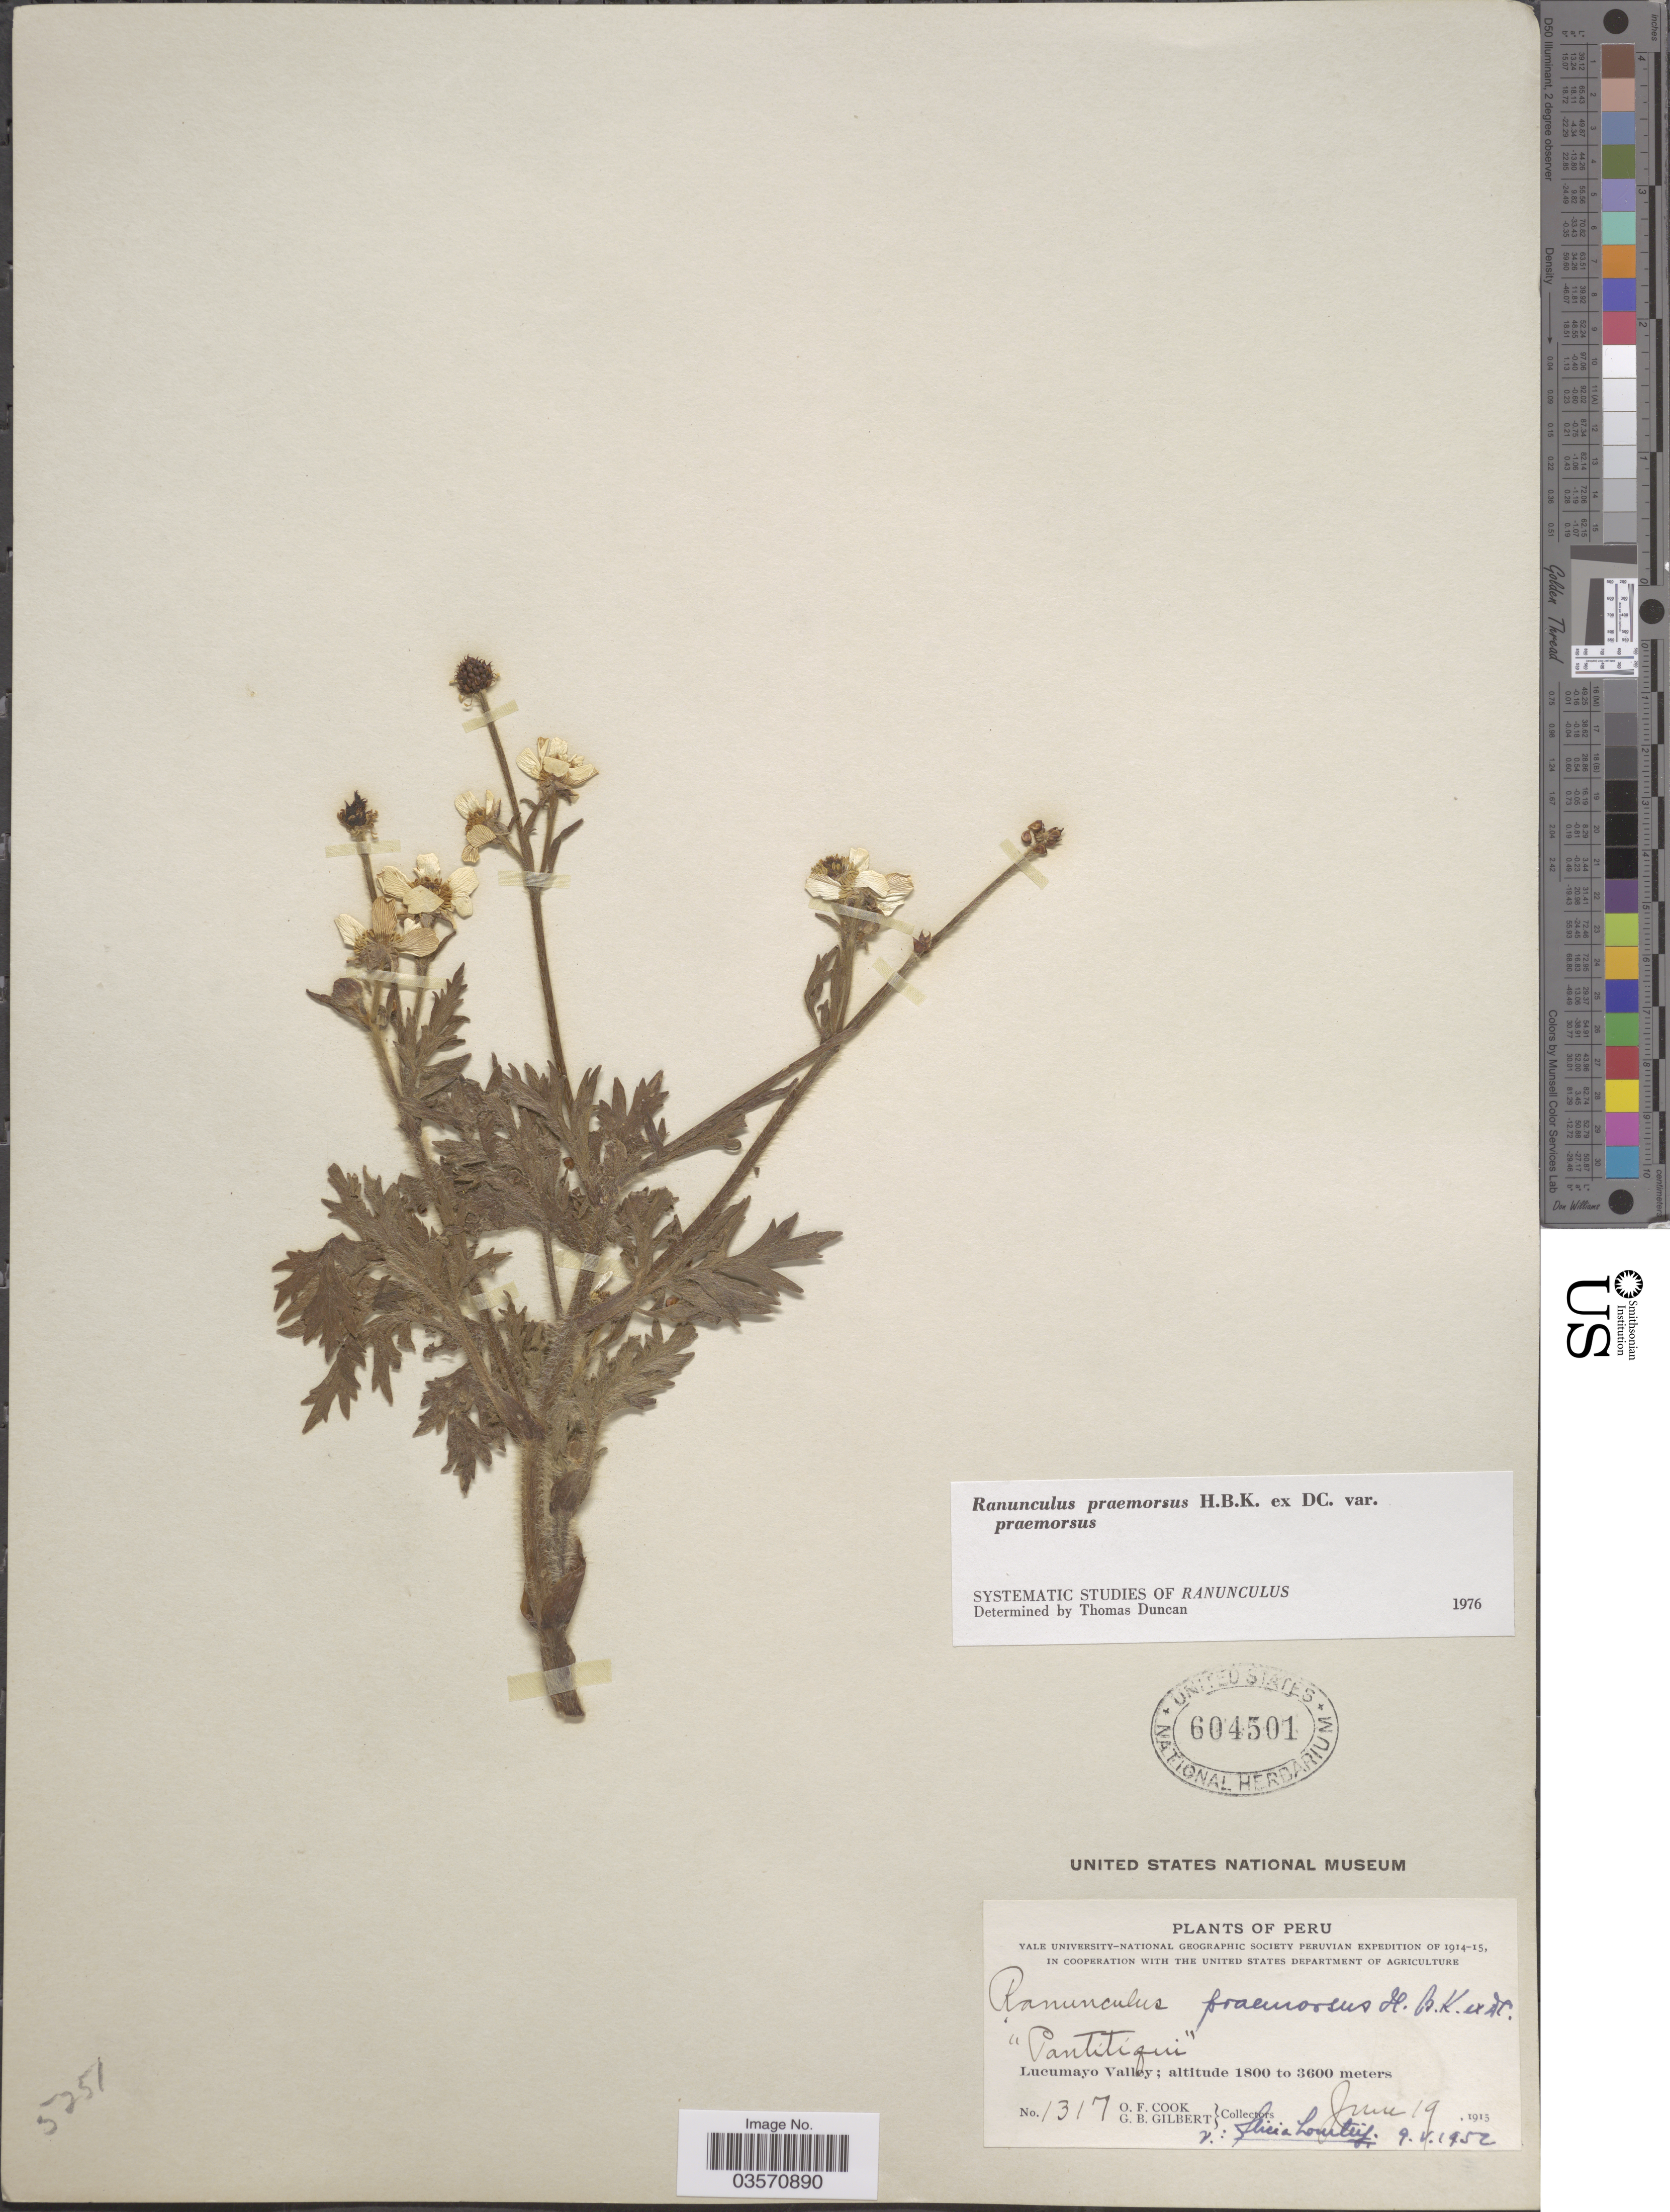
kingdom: Plantae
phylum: Tracheophyta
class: Magnoliopsida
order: Ranunculales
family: Ranunculaceae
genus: Ranunculus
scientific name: Ranunculus praemorsus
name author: Kunth ex DC.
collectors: O. F. Cook & G. B. Gilbert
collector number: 1317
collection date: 1913-06-19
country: Peru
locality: Lucumayo Valley.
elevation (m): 1800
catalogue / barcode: US 604501